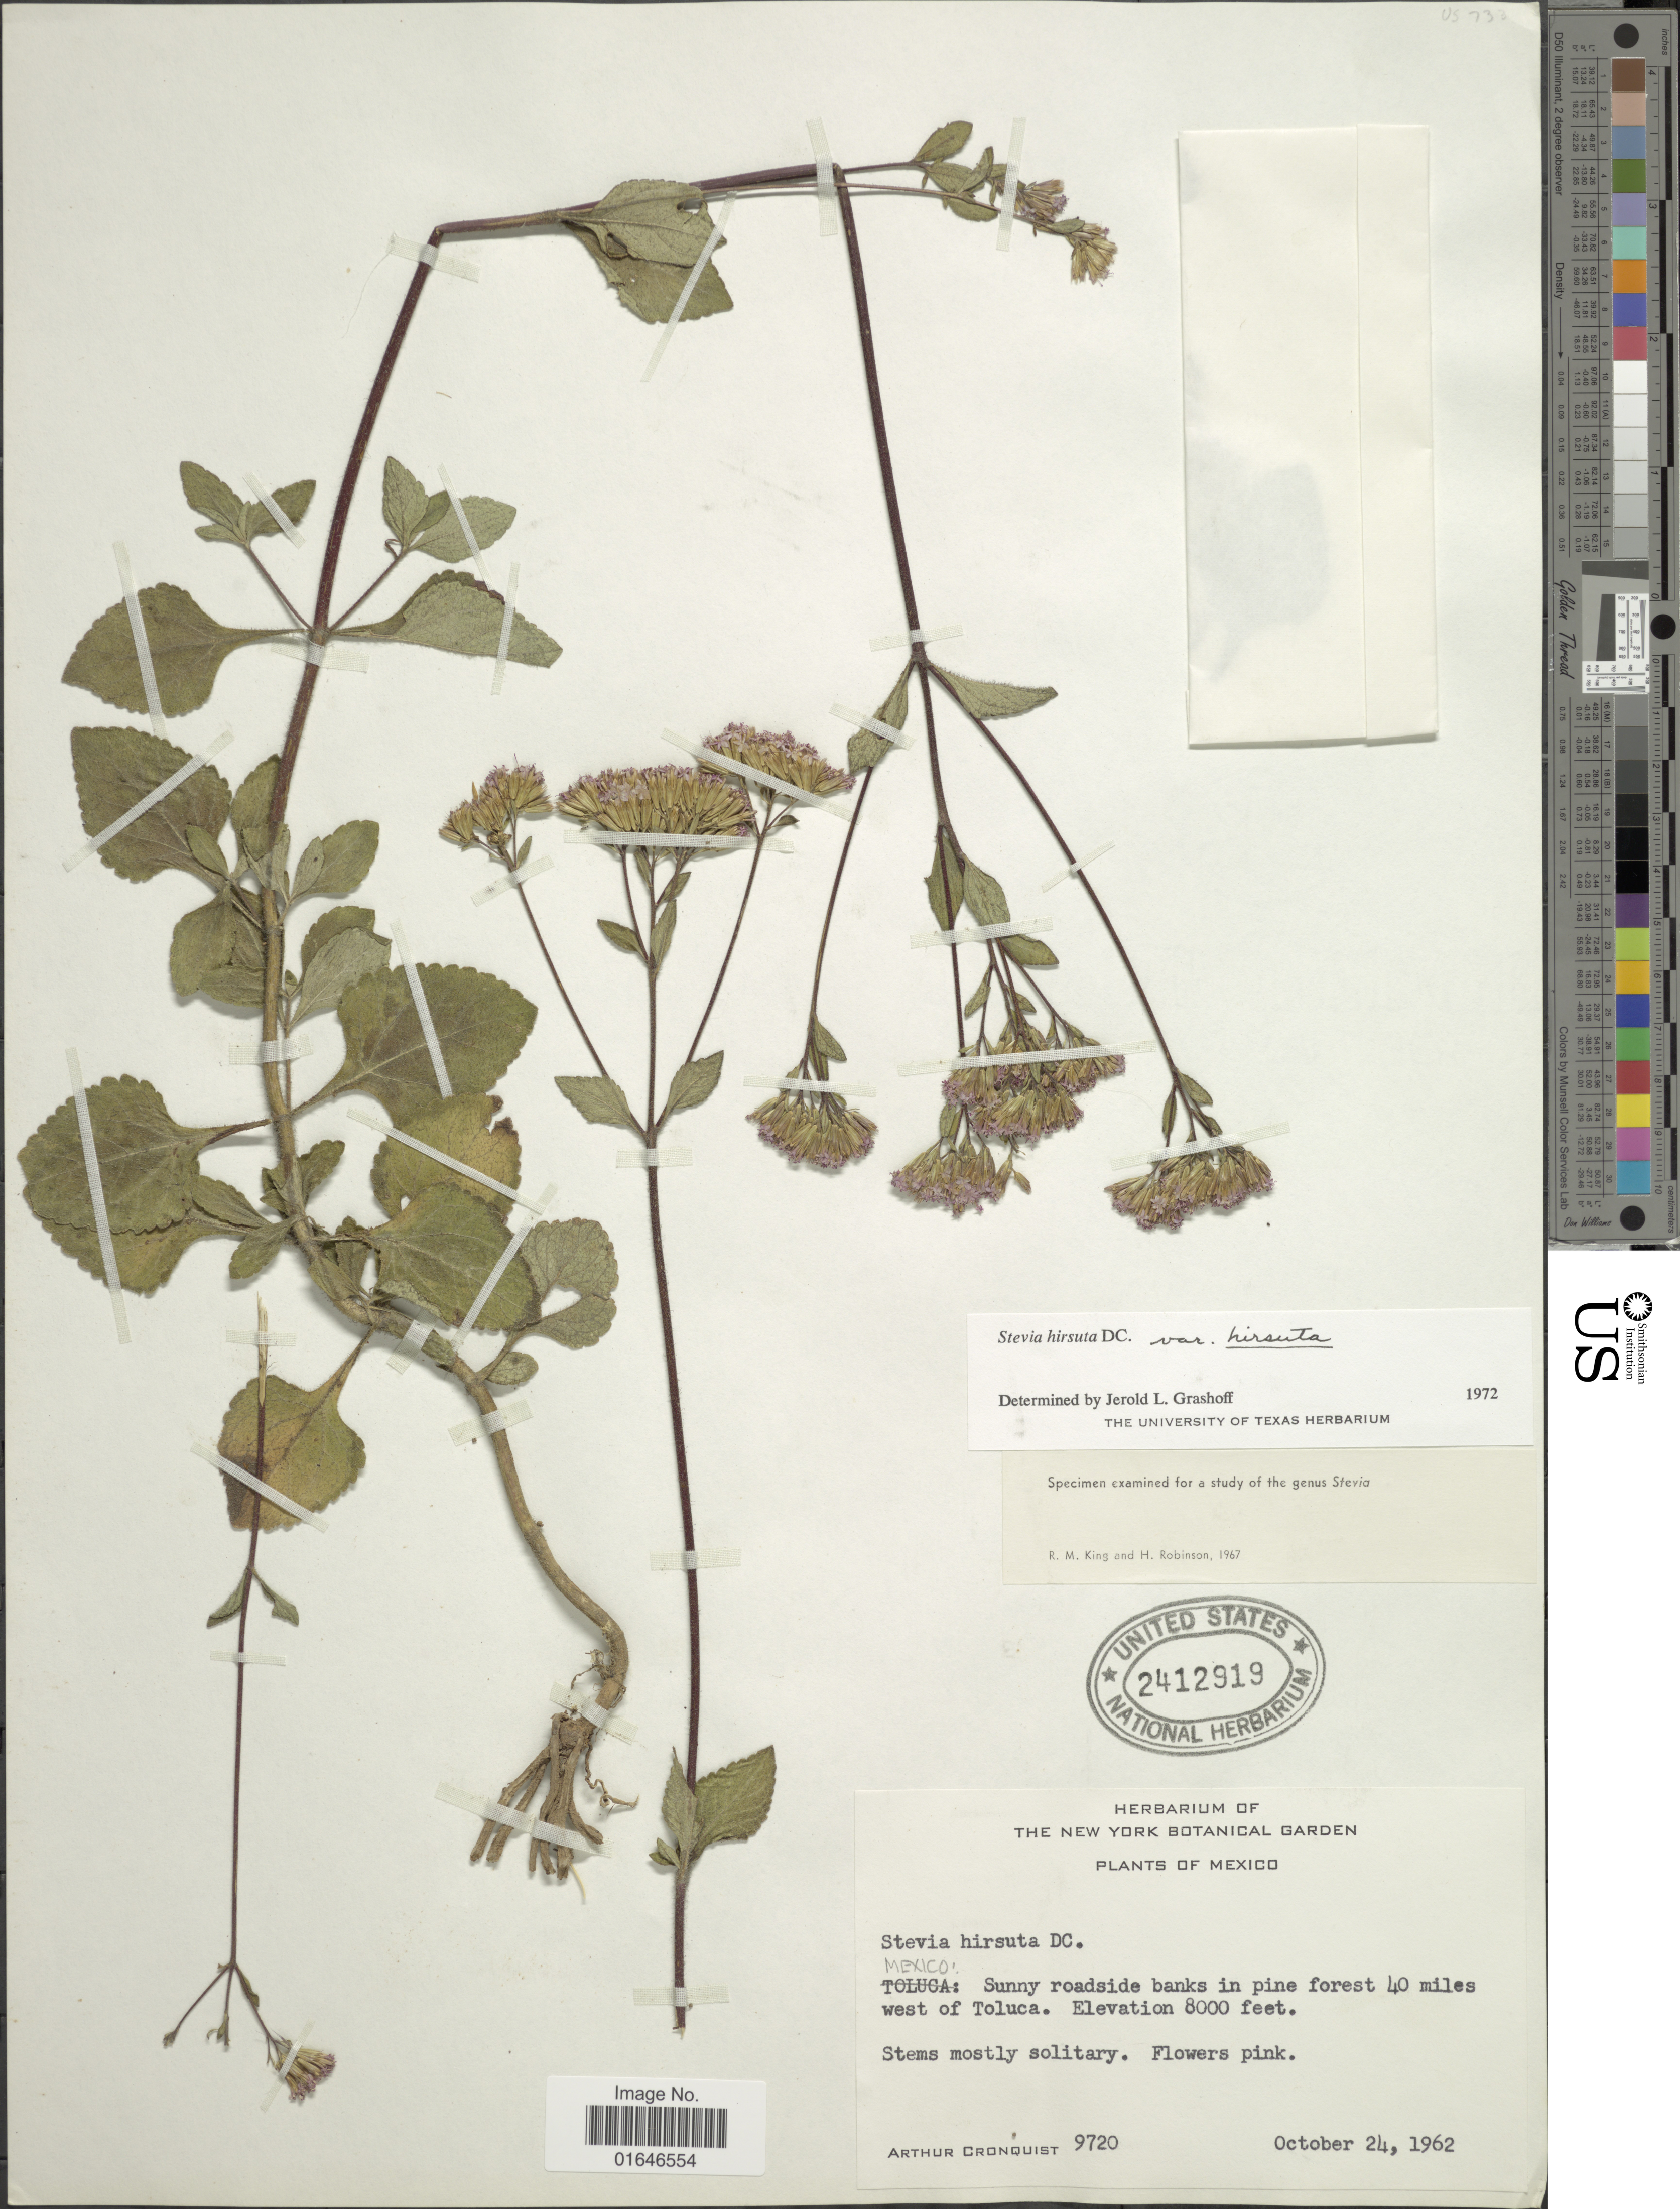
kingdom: Plantae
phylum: Tracheophyta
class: Magnoliopsida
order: Asterales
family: Asteraceae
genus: Stevia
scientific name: Stevia hirsuta var. hirsuta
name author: DC.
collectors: A. J. Cronquist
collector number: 9720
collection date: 1962-10-24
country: Mexico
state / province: México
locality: Sunny roadside banks in pine forest 40 miles west of Toluca.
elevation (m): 2438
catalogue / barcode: US 2412919